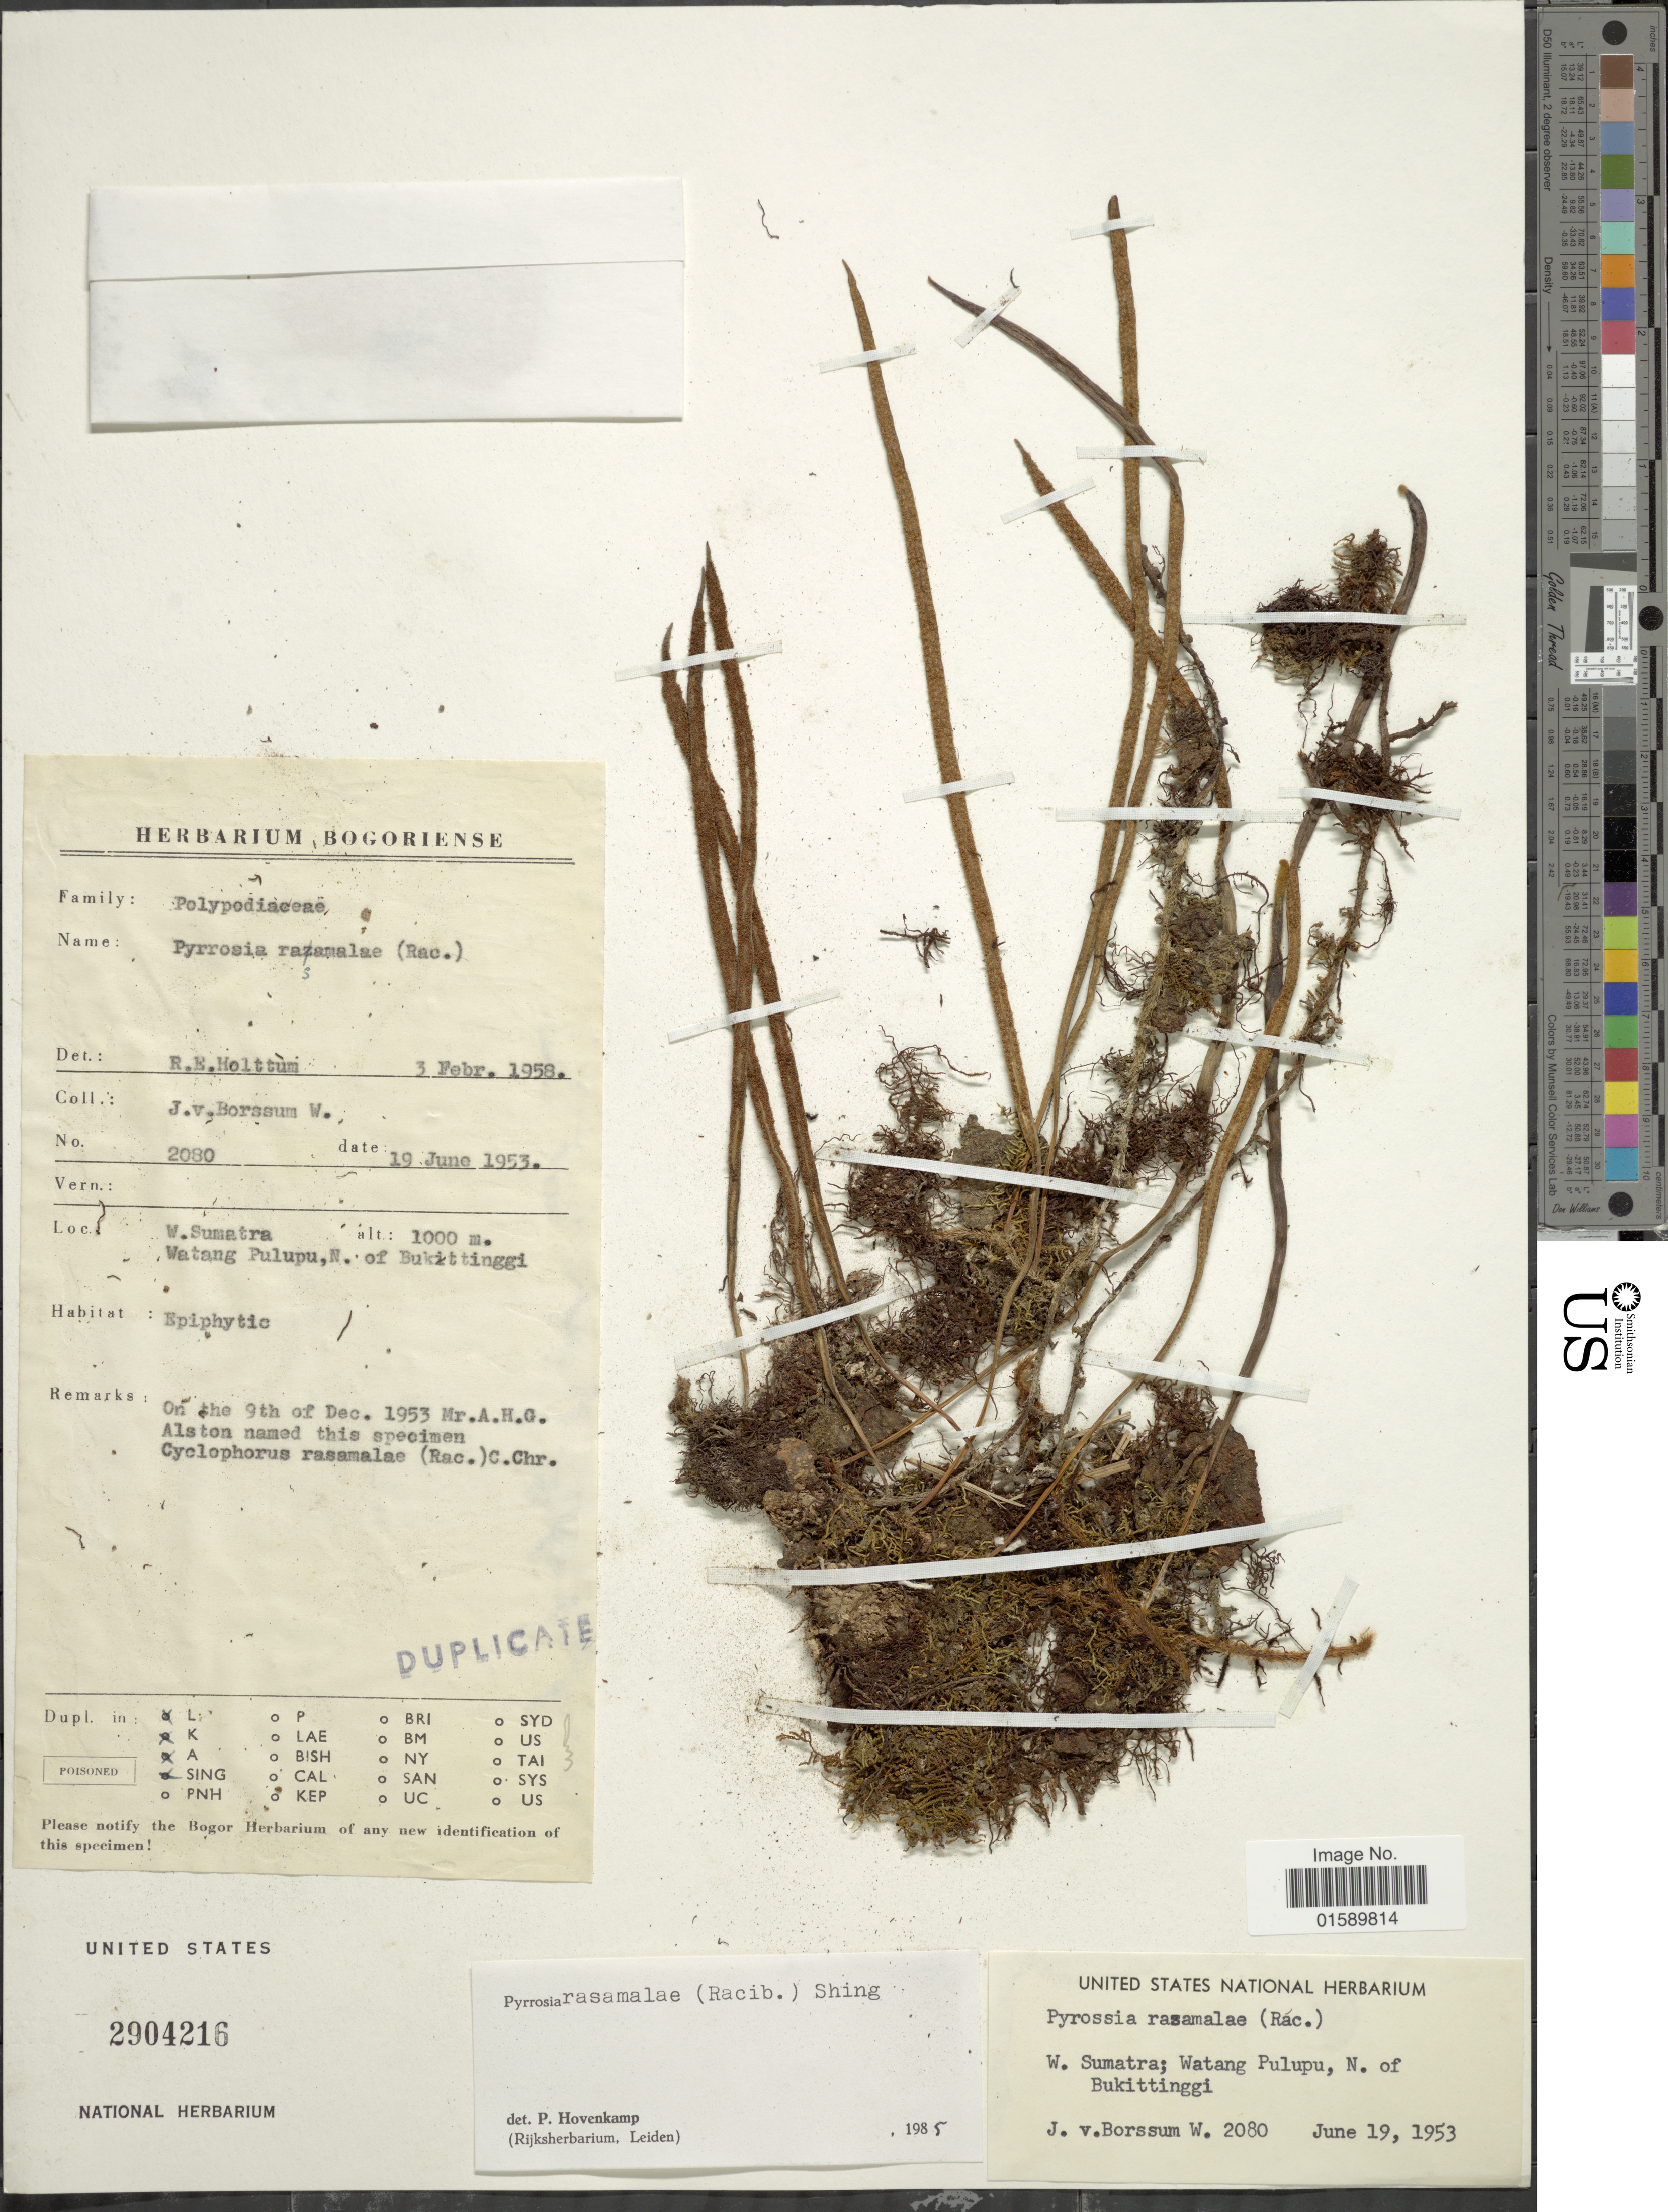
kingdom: Plantae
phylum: Tracheophyta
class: Polypodiopsida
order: Polypodiales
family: Polypodiaceae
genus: Pyrrosia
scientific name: Pyrrosia rasamalae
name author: (Racib.) K.H. Shing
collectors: J. Borssum Waalkes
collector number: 2080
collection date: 1953-06-19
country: Indonesia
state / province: Sumatra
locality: W. Sumatra Watang Pulupu, N. of Bukittinggi.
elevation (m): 1000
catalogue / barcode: US 2904216